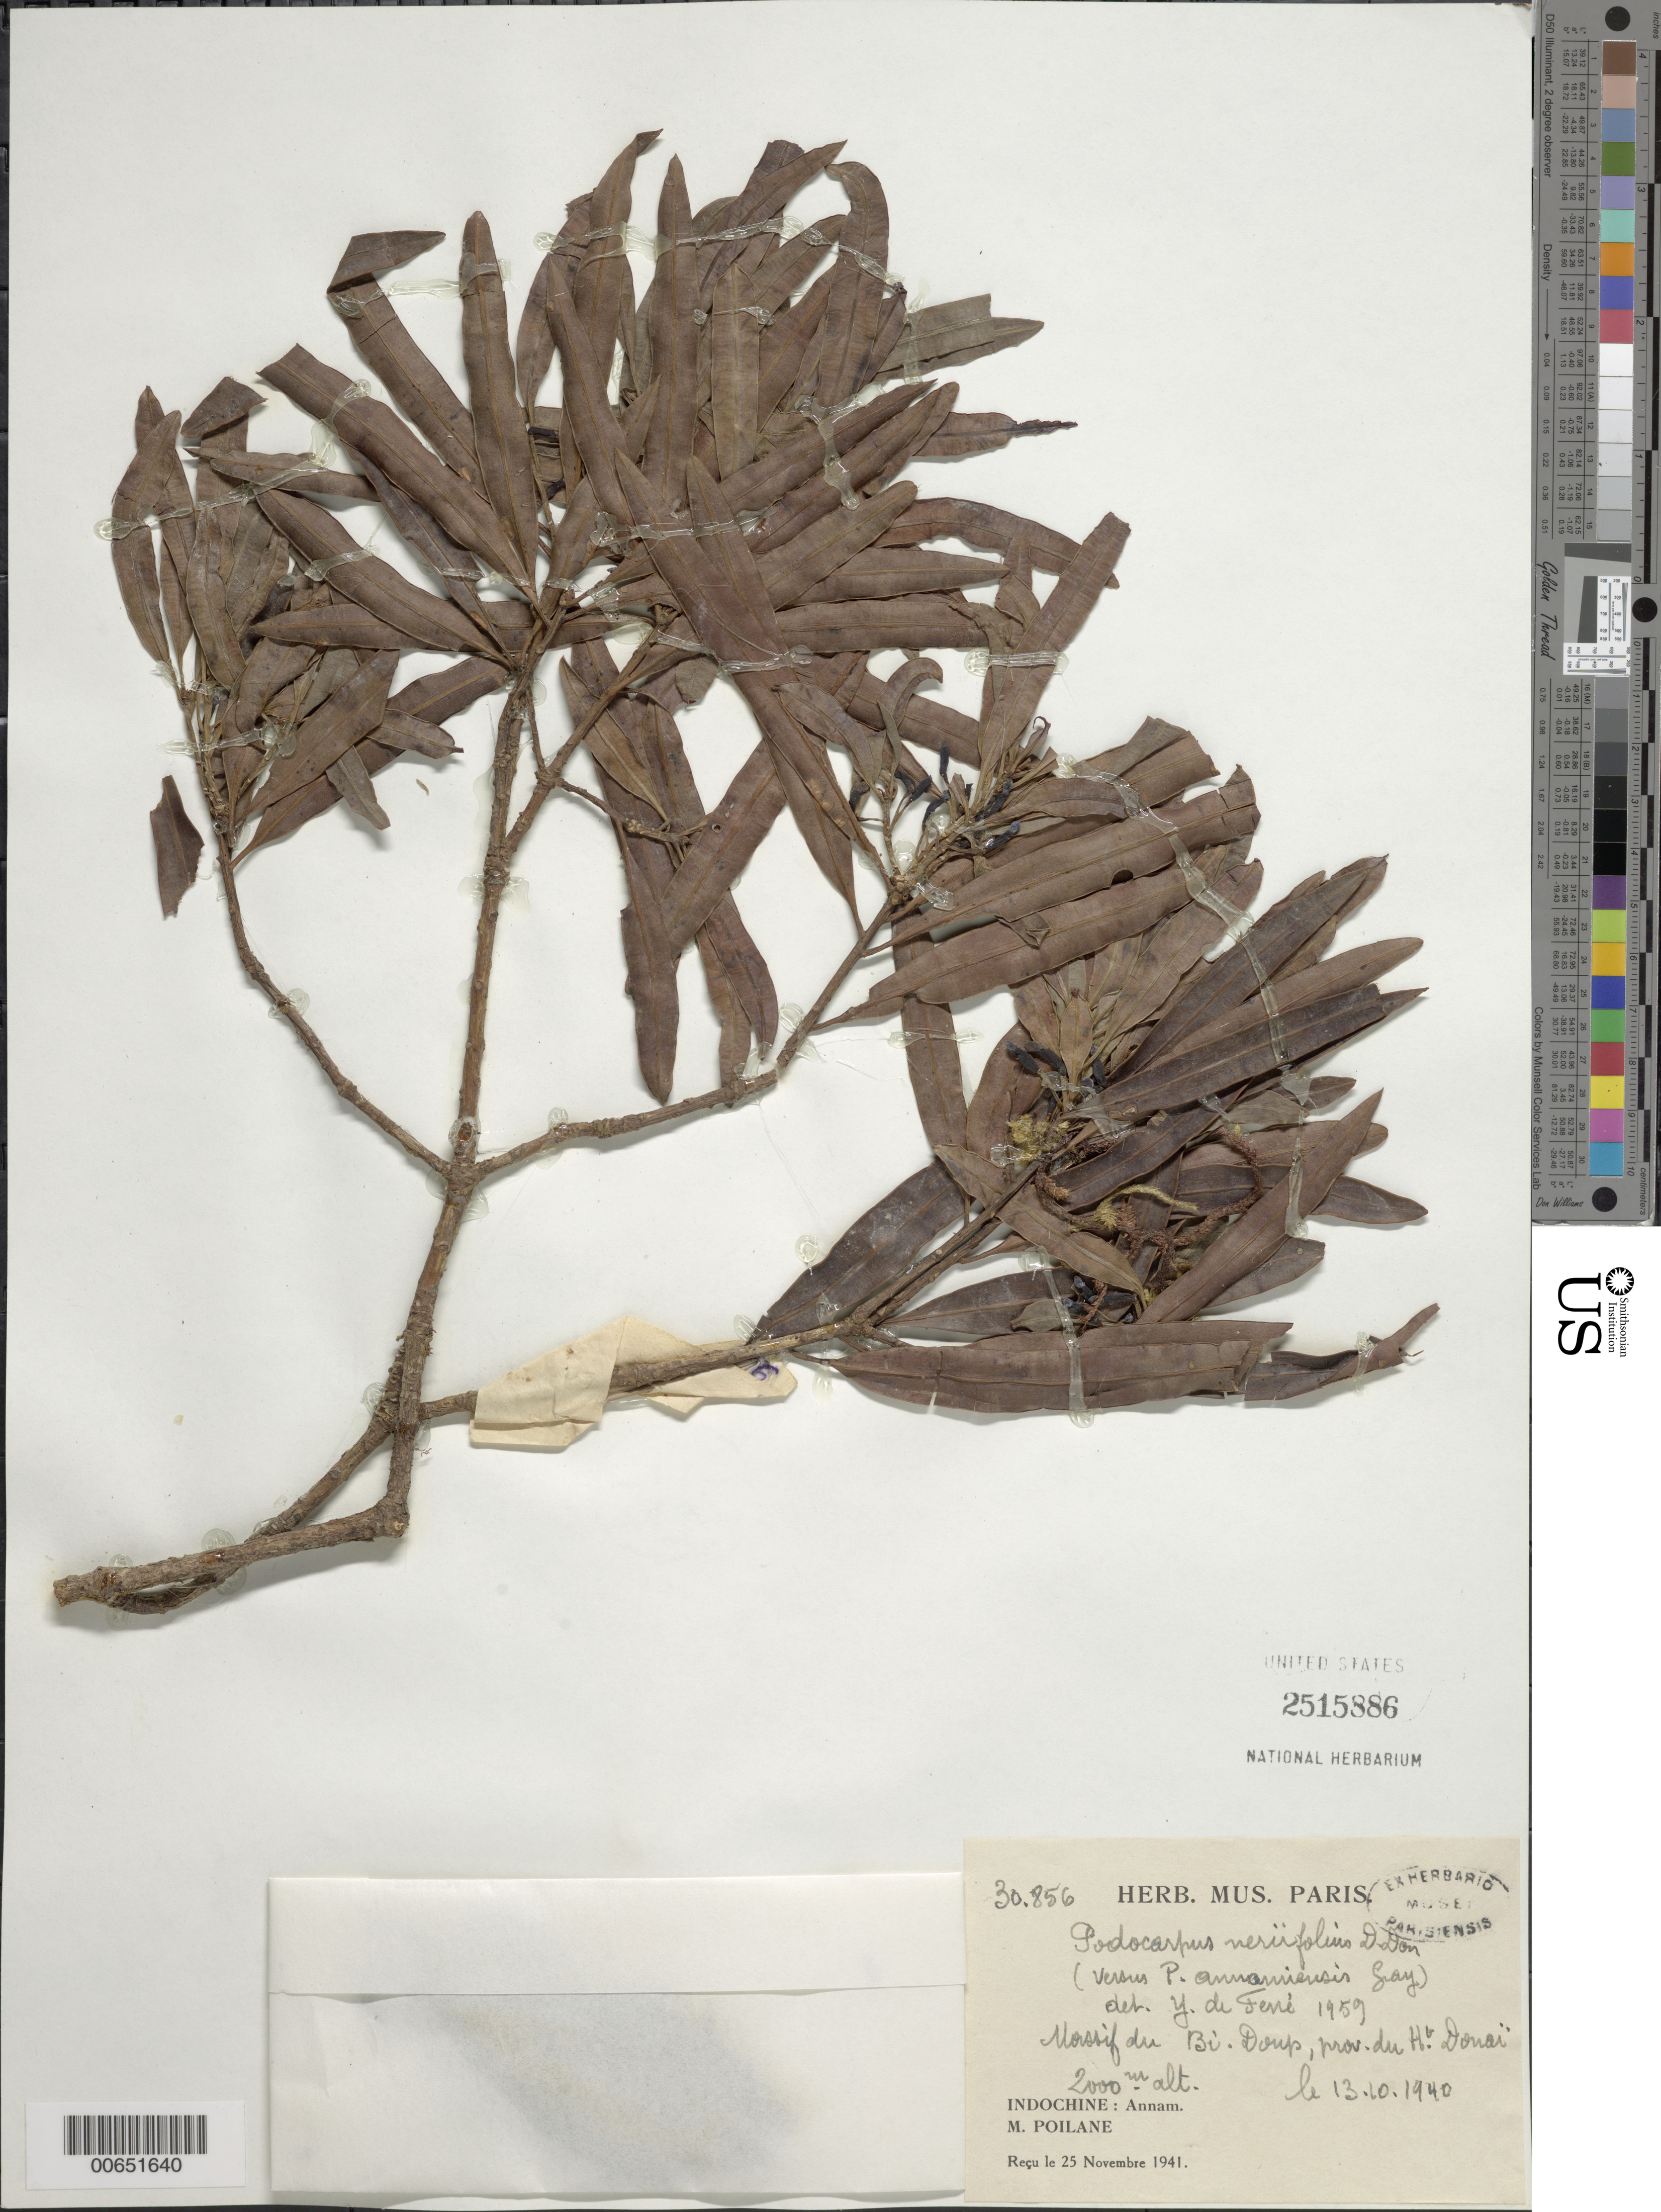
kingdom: Plantae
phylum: Tracheophyta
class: Pinopsida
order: Pinales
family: Podocarpaceae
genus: Podocarpus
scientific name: Podocarpus neriifolius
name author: D. Don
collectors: M. Poilane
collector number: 30856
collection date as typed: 25 Nov 1941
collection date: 1941-11-25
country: Vietnam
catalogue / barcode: US 2515886